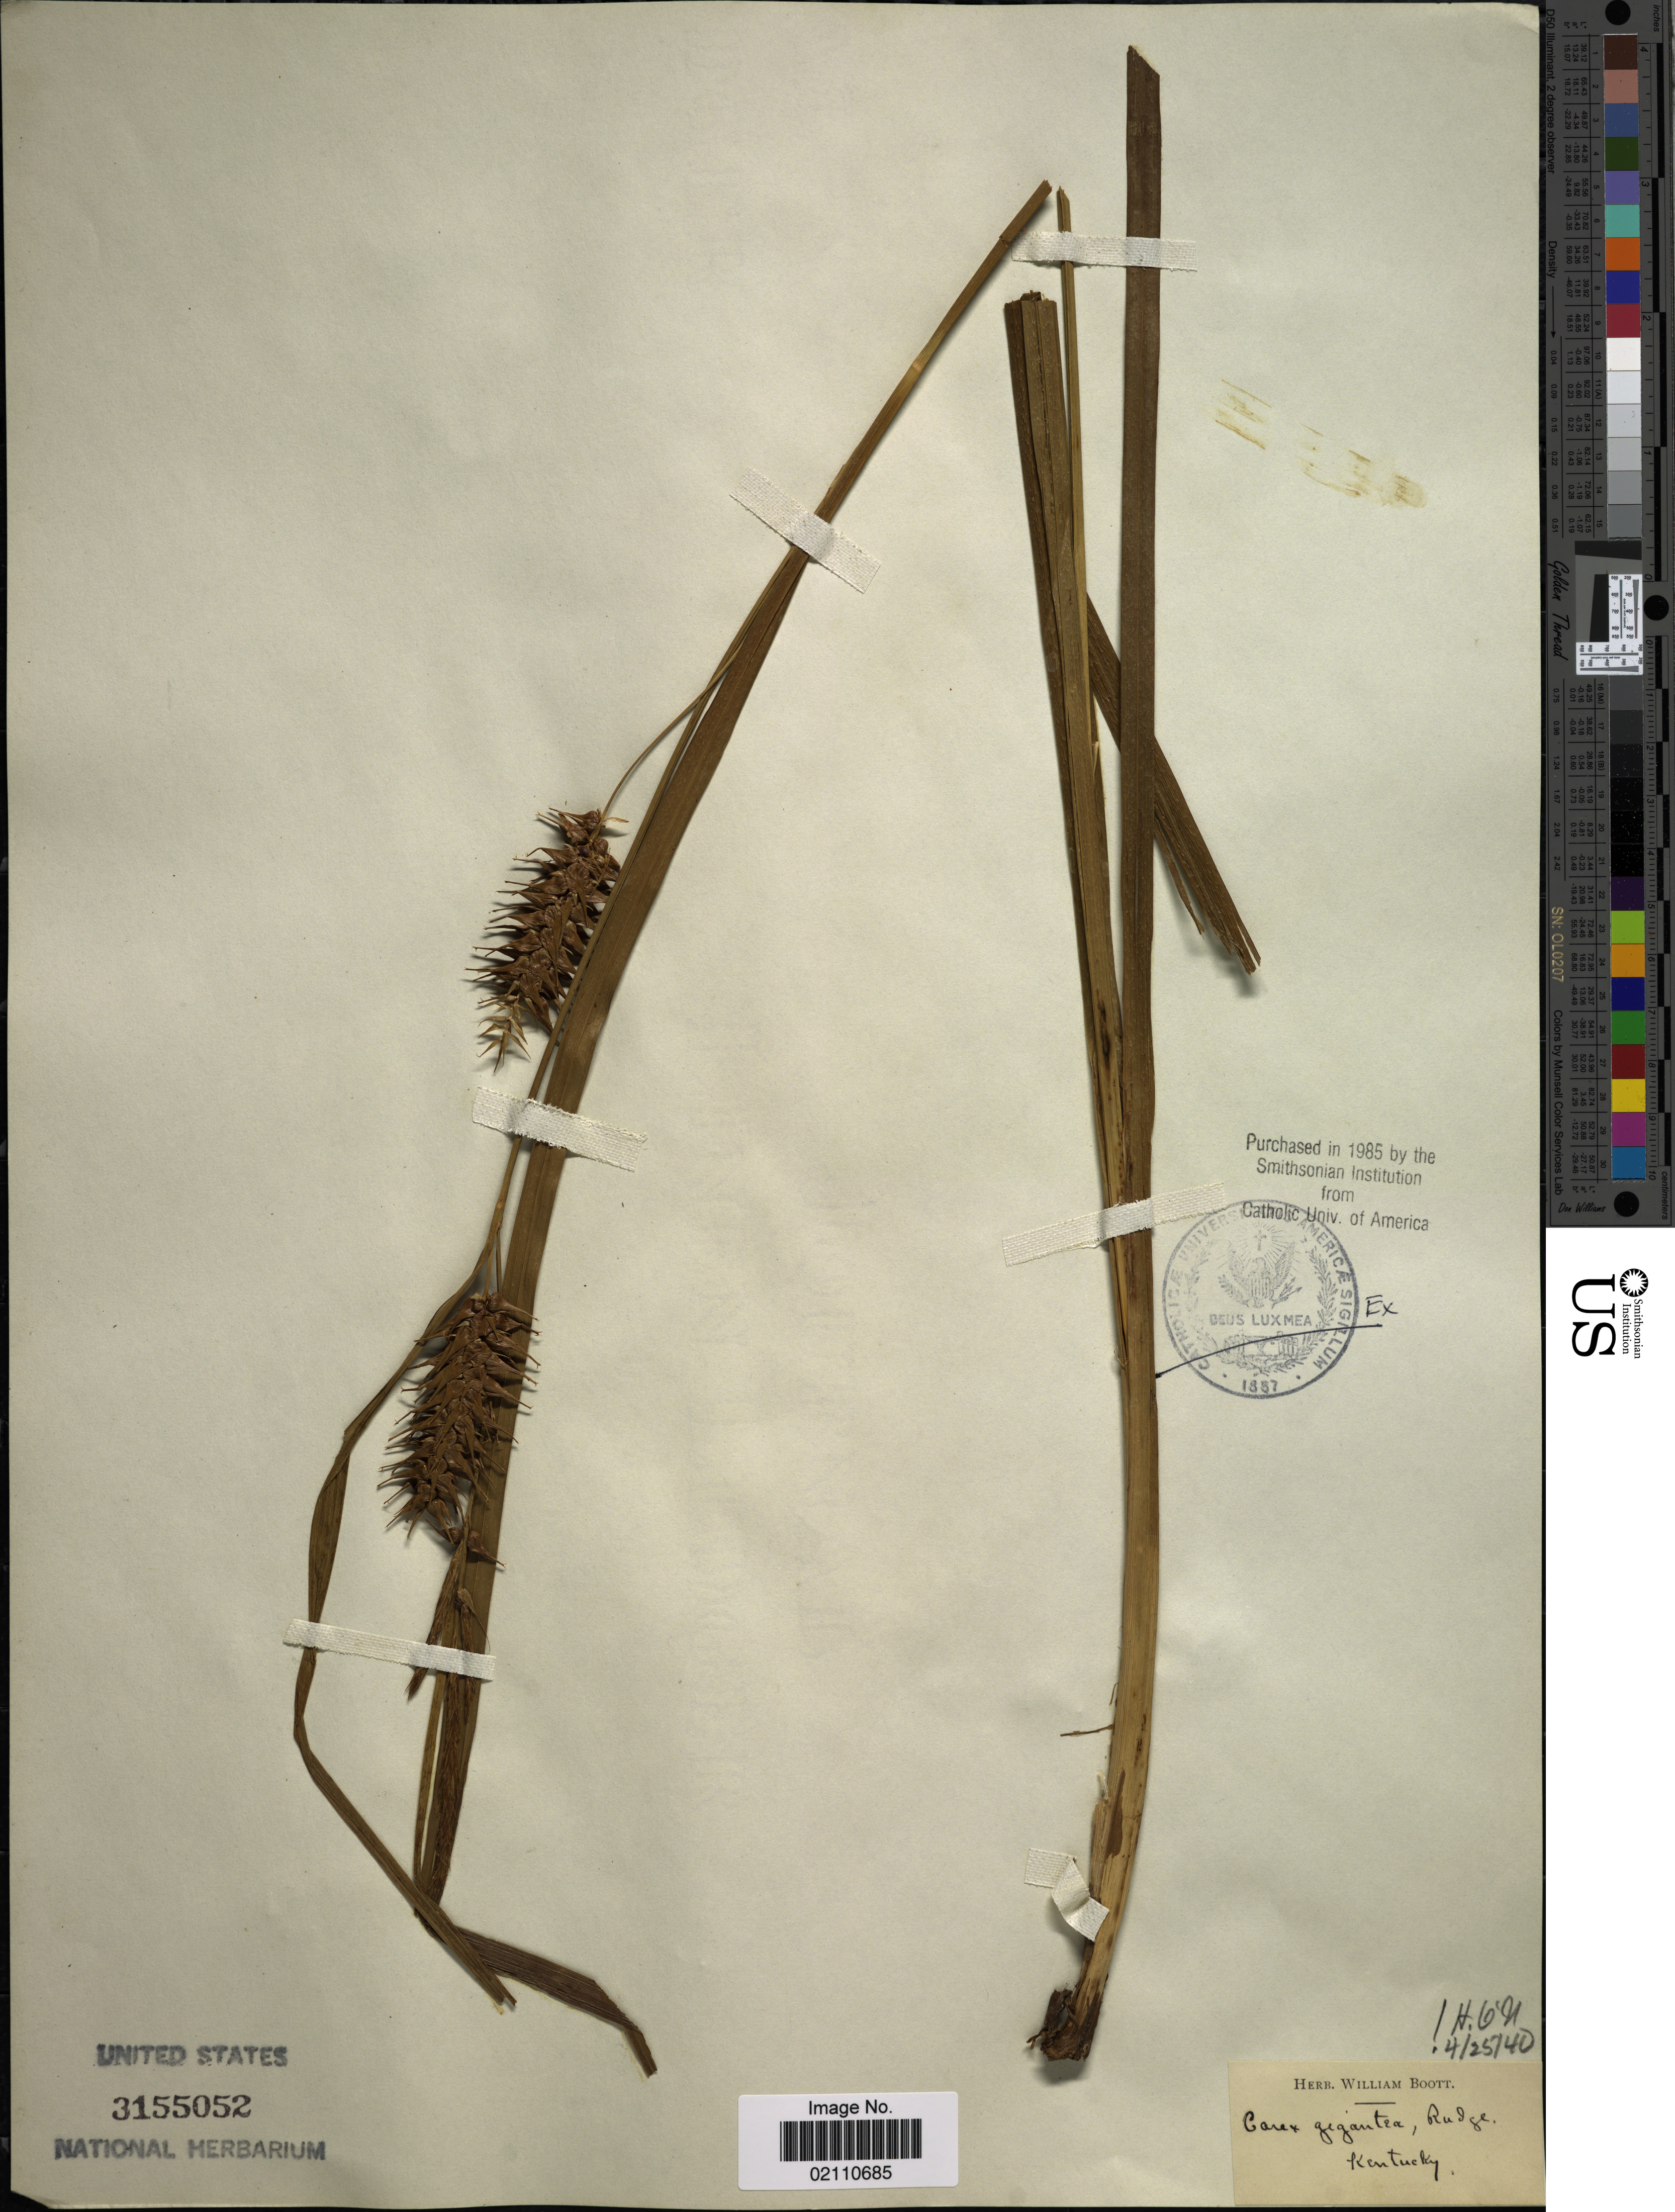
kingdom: Plantae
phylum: Tracheophyta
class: Liliopsida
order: Poales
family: Cyperaceae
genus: Carex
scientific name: Carex gigantea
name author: Rudge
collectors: ex herb. William Boott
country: United States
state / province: Kentucky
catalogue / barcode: US 3155052